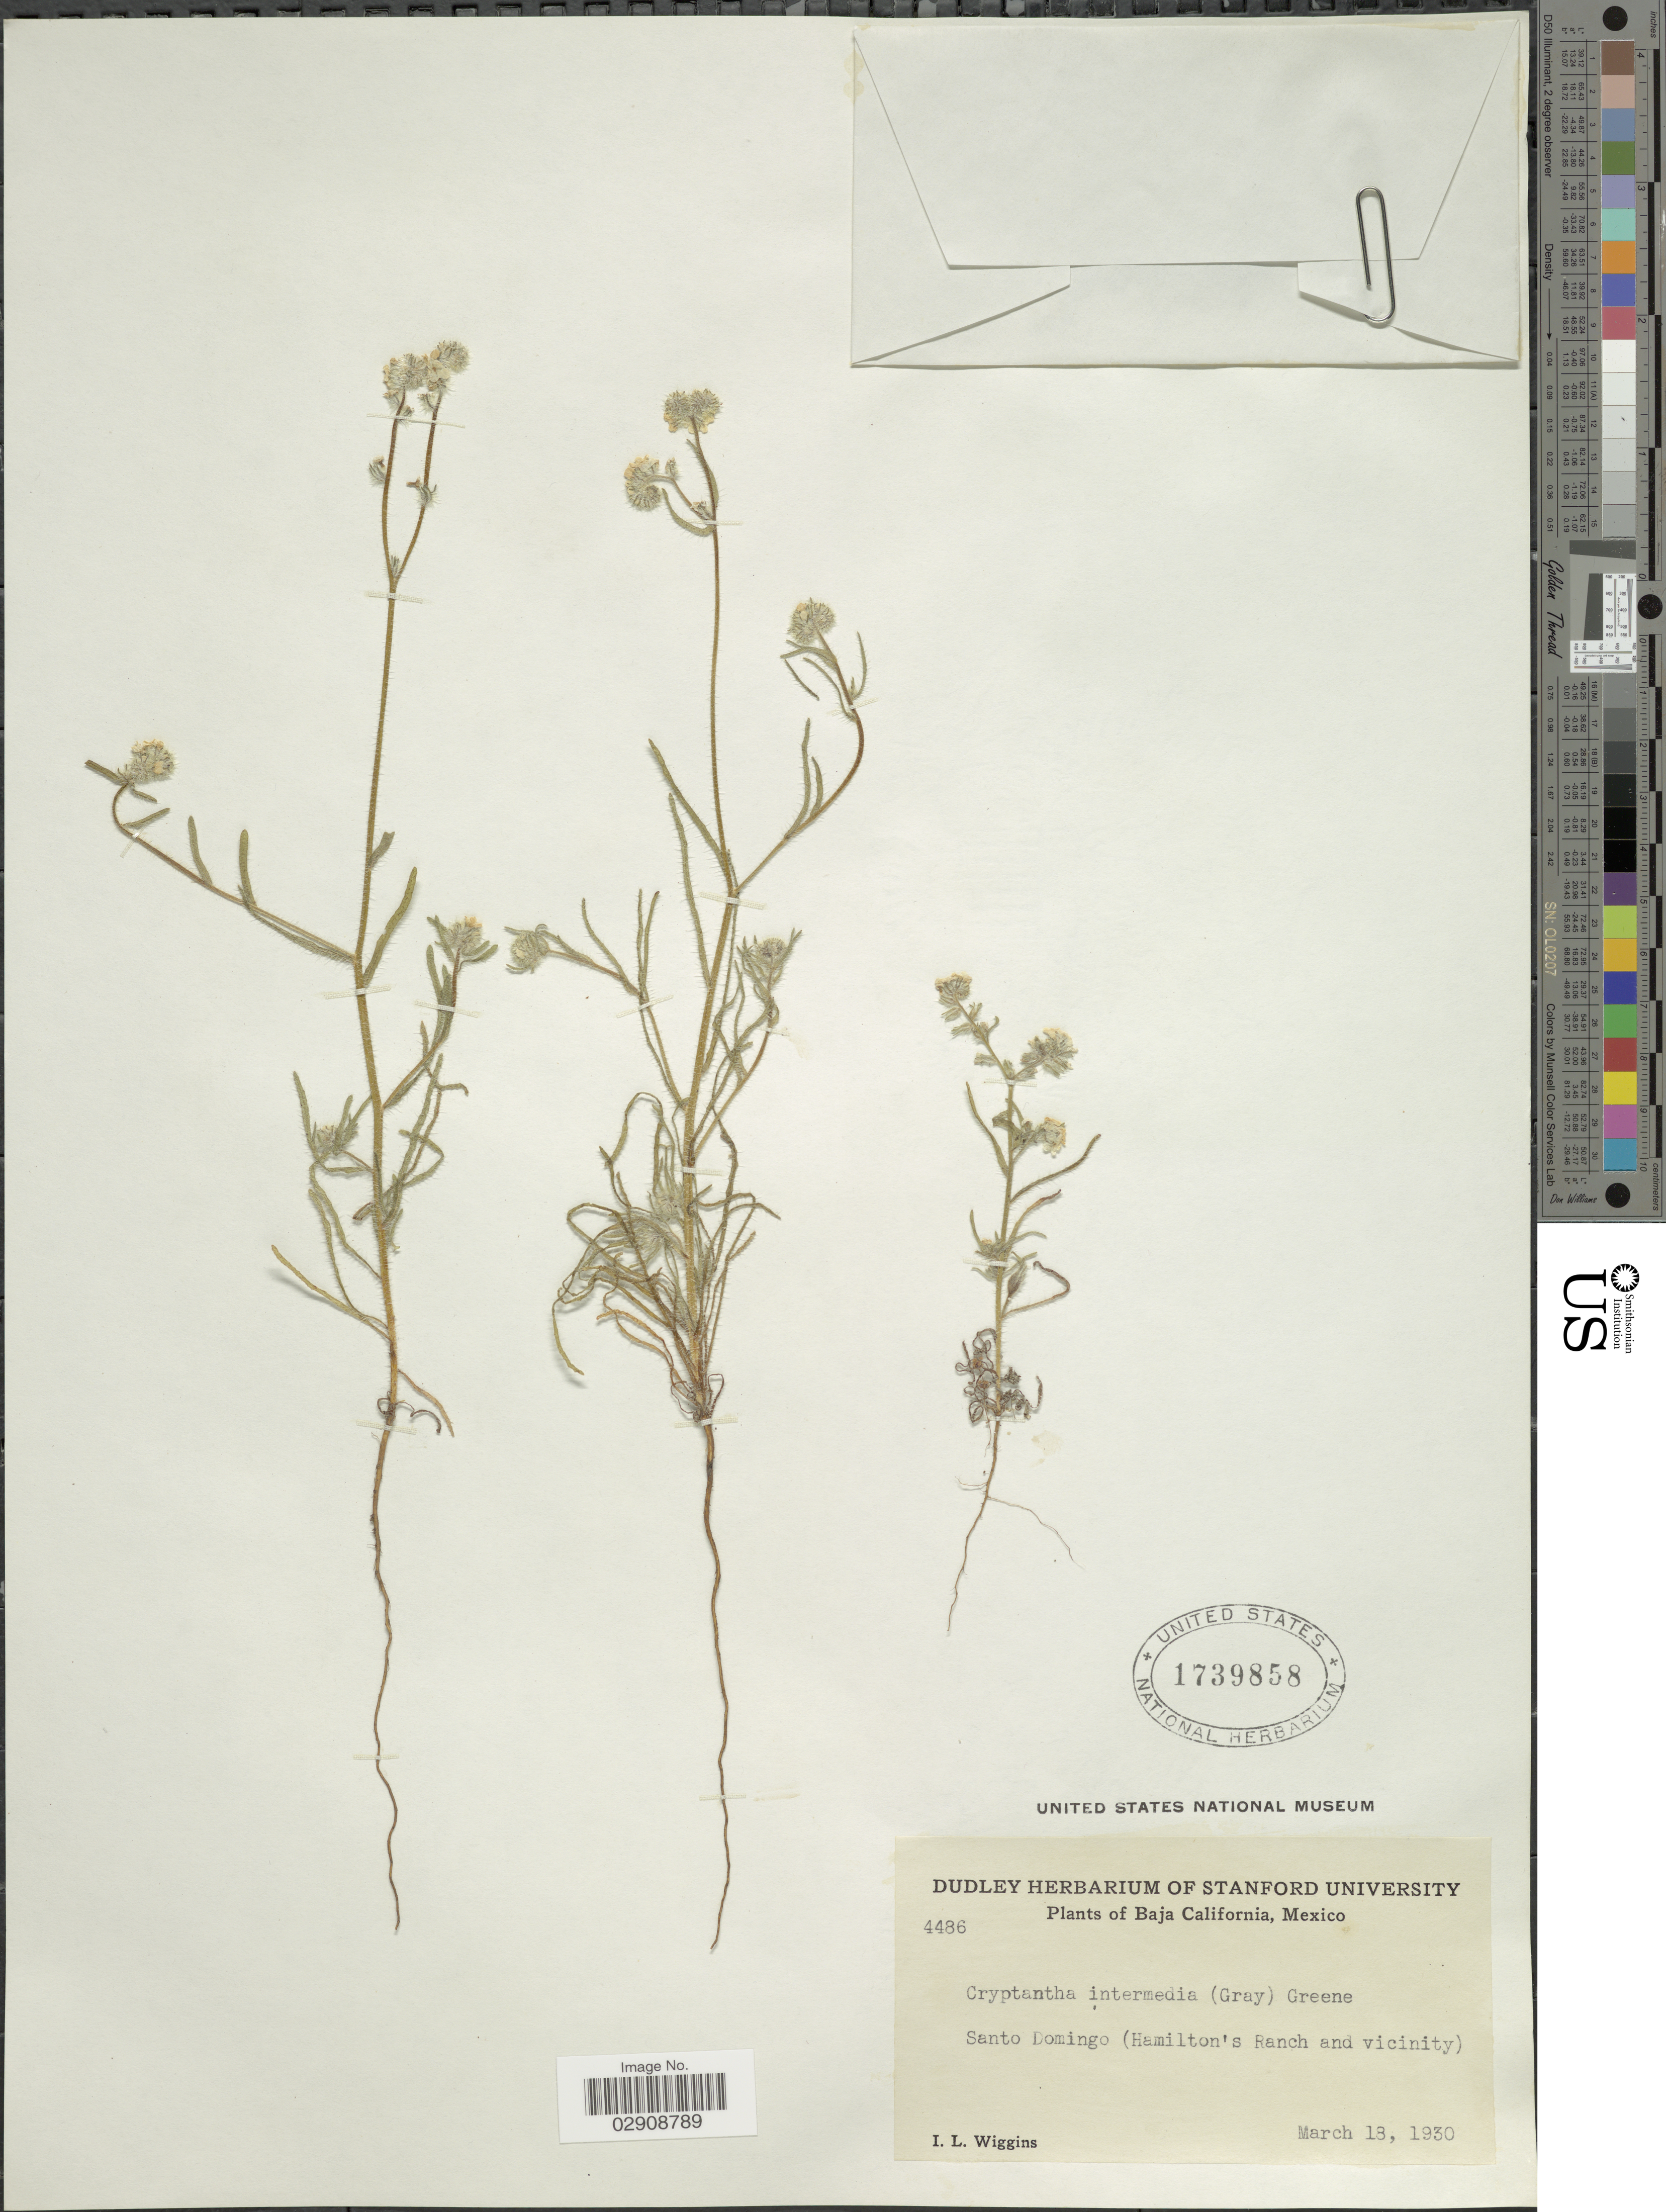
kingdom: Plantae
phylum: Tracheophyta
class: Magnoliopsida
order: Boraginales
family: Boraginaceae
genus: Cryptantha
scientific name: Cryptantha intermedia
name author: (A. Gray) Greene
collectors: I. L. Wiggins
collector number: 4486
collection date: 1930-03-18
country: Mexico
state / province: Baja California Sur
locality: Santo Domingo (Hamilton's Ranch and vicinity).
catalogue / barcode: US 1739858